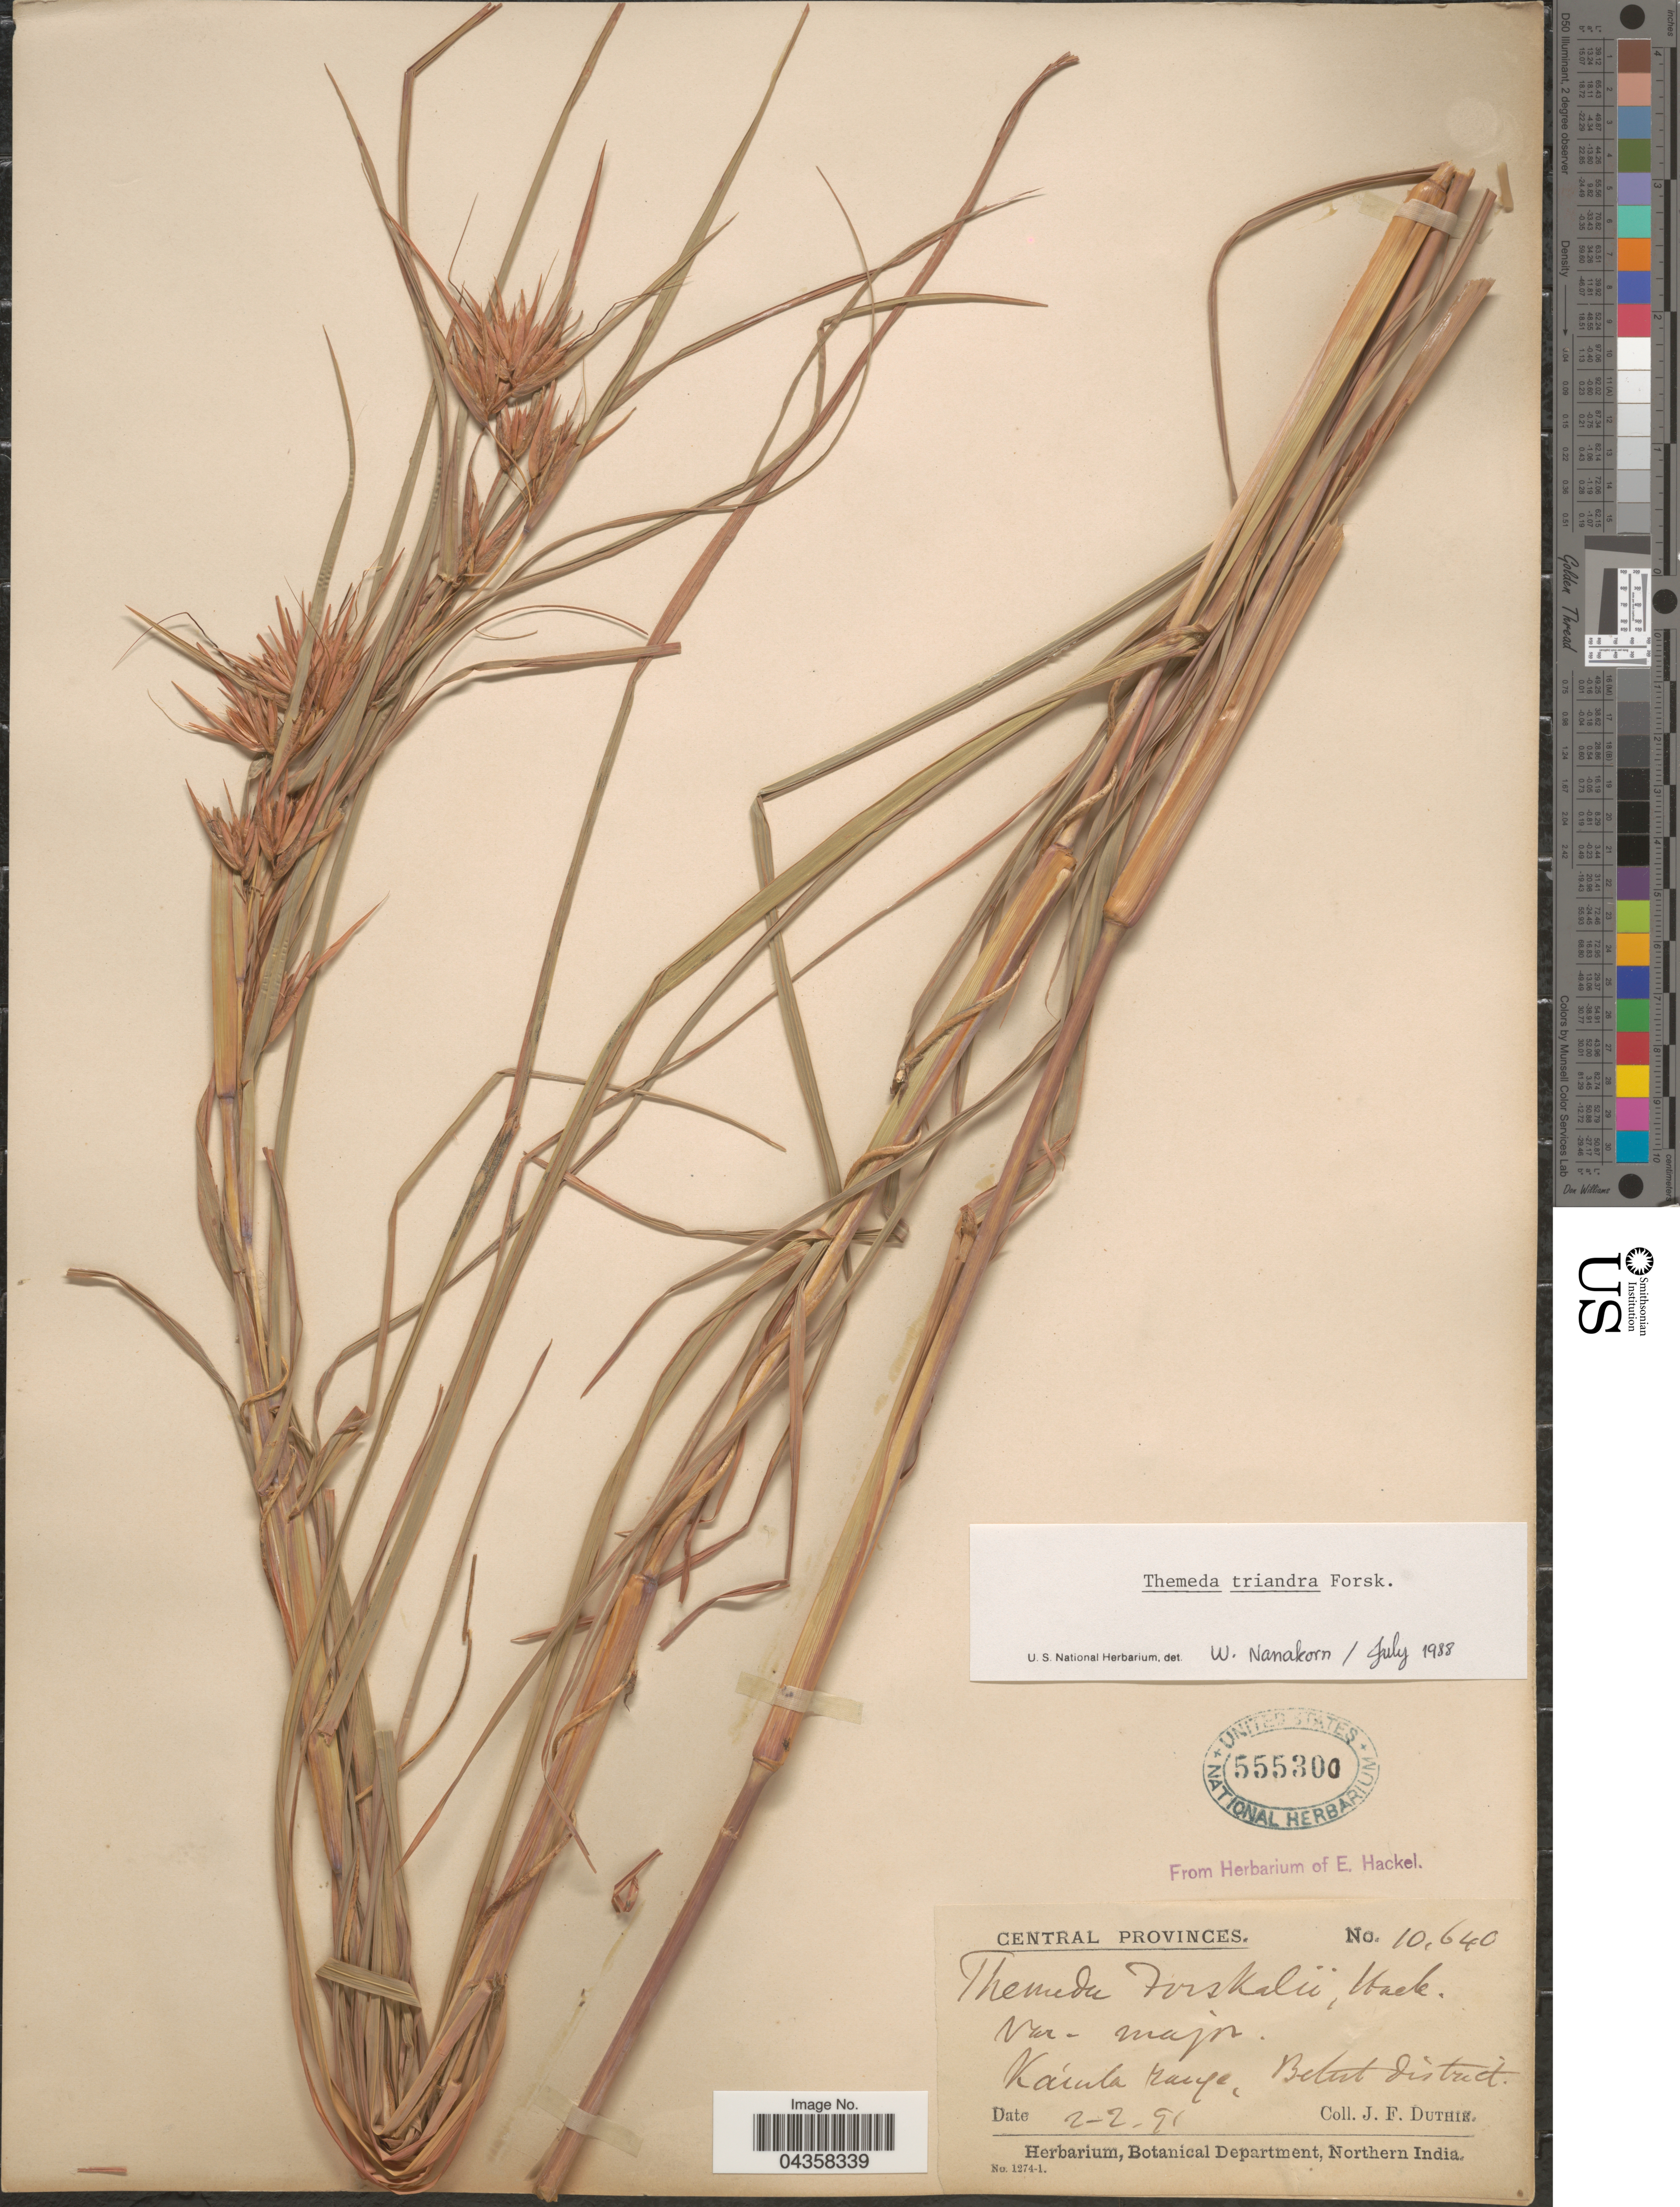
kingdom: Plantae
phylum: Tracheophyta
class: Liliopsida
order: Poales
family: Poaceae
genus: Themeda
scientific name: Themeda triandra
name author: Forssk.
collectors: J. F. Duthie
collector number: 10640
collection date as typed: Transcribed d/m/y: 2/2/91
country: India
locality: Central Provinces. Kamla [interpreted] Range, Betul district.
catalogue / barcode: US 555300